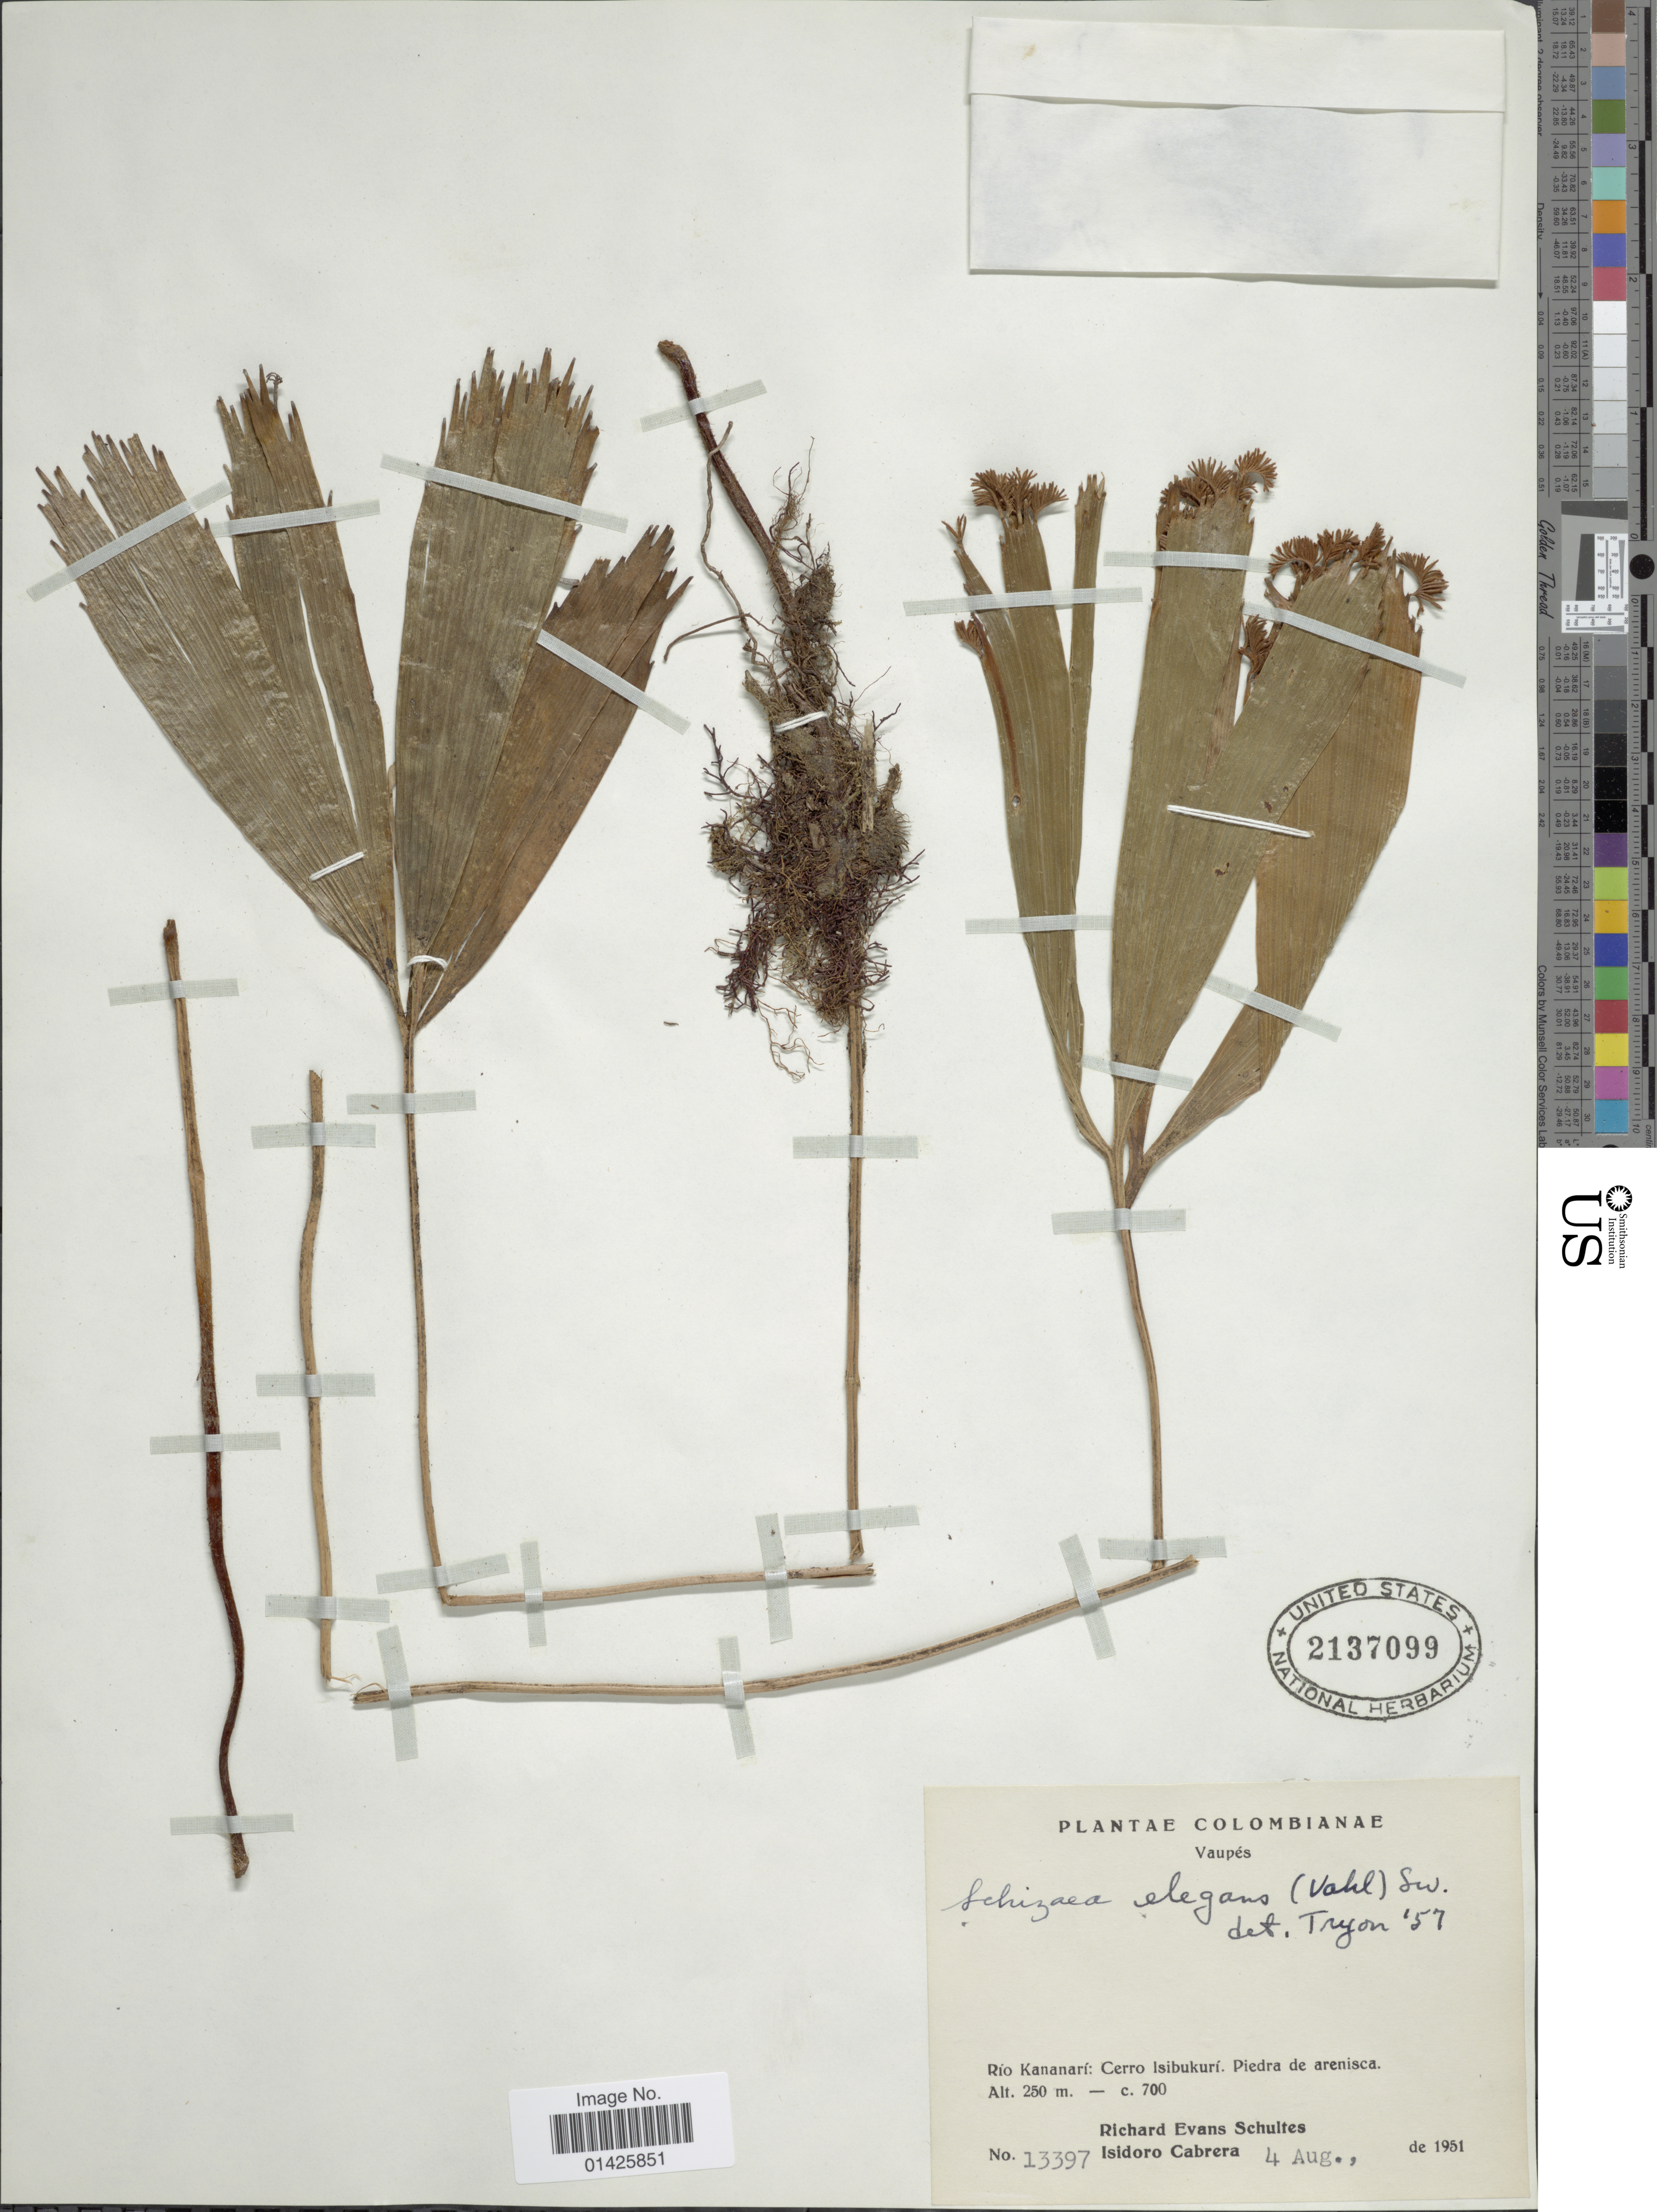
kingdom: Plantae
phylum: Tracheophyta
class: Polypodiopsida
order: Schizaeales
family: Schizaeaceae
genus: Schizaea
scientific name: Schizaea elegans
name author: (Vahl) Sw.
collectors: R. E. Schultes & I. Cabrera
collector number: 13397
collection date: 1951-08-04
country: Colombia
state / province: Vaupés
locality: Río Kananarí; Cerro Isibukuri, Piedra de arenisca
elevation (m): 250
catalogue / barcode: US 2137099